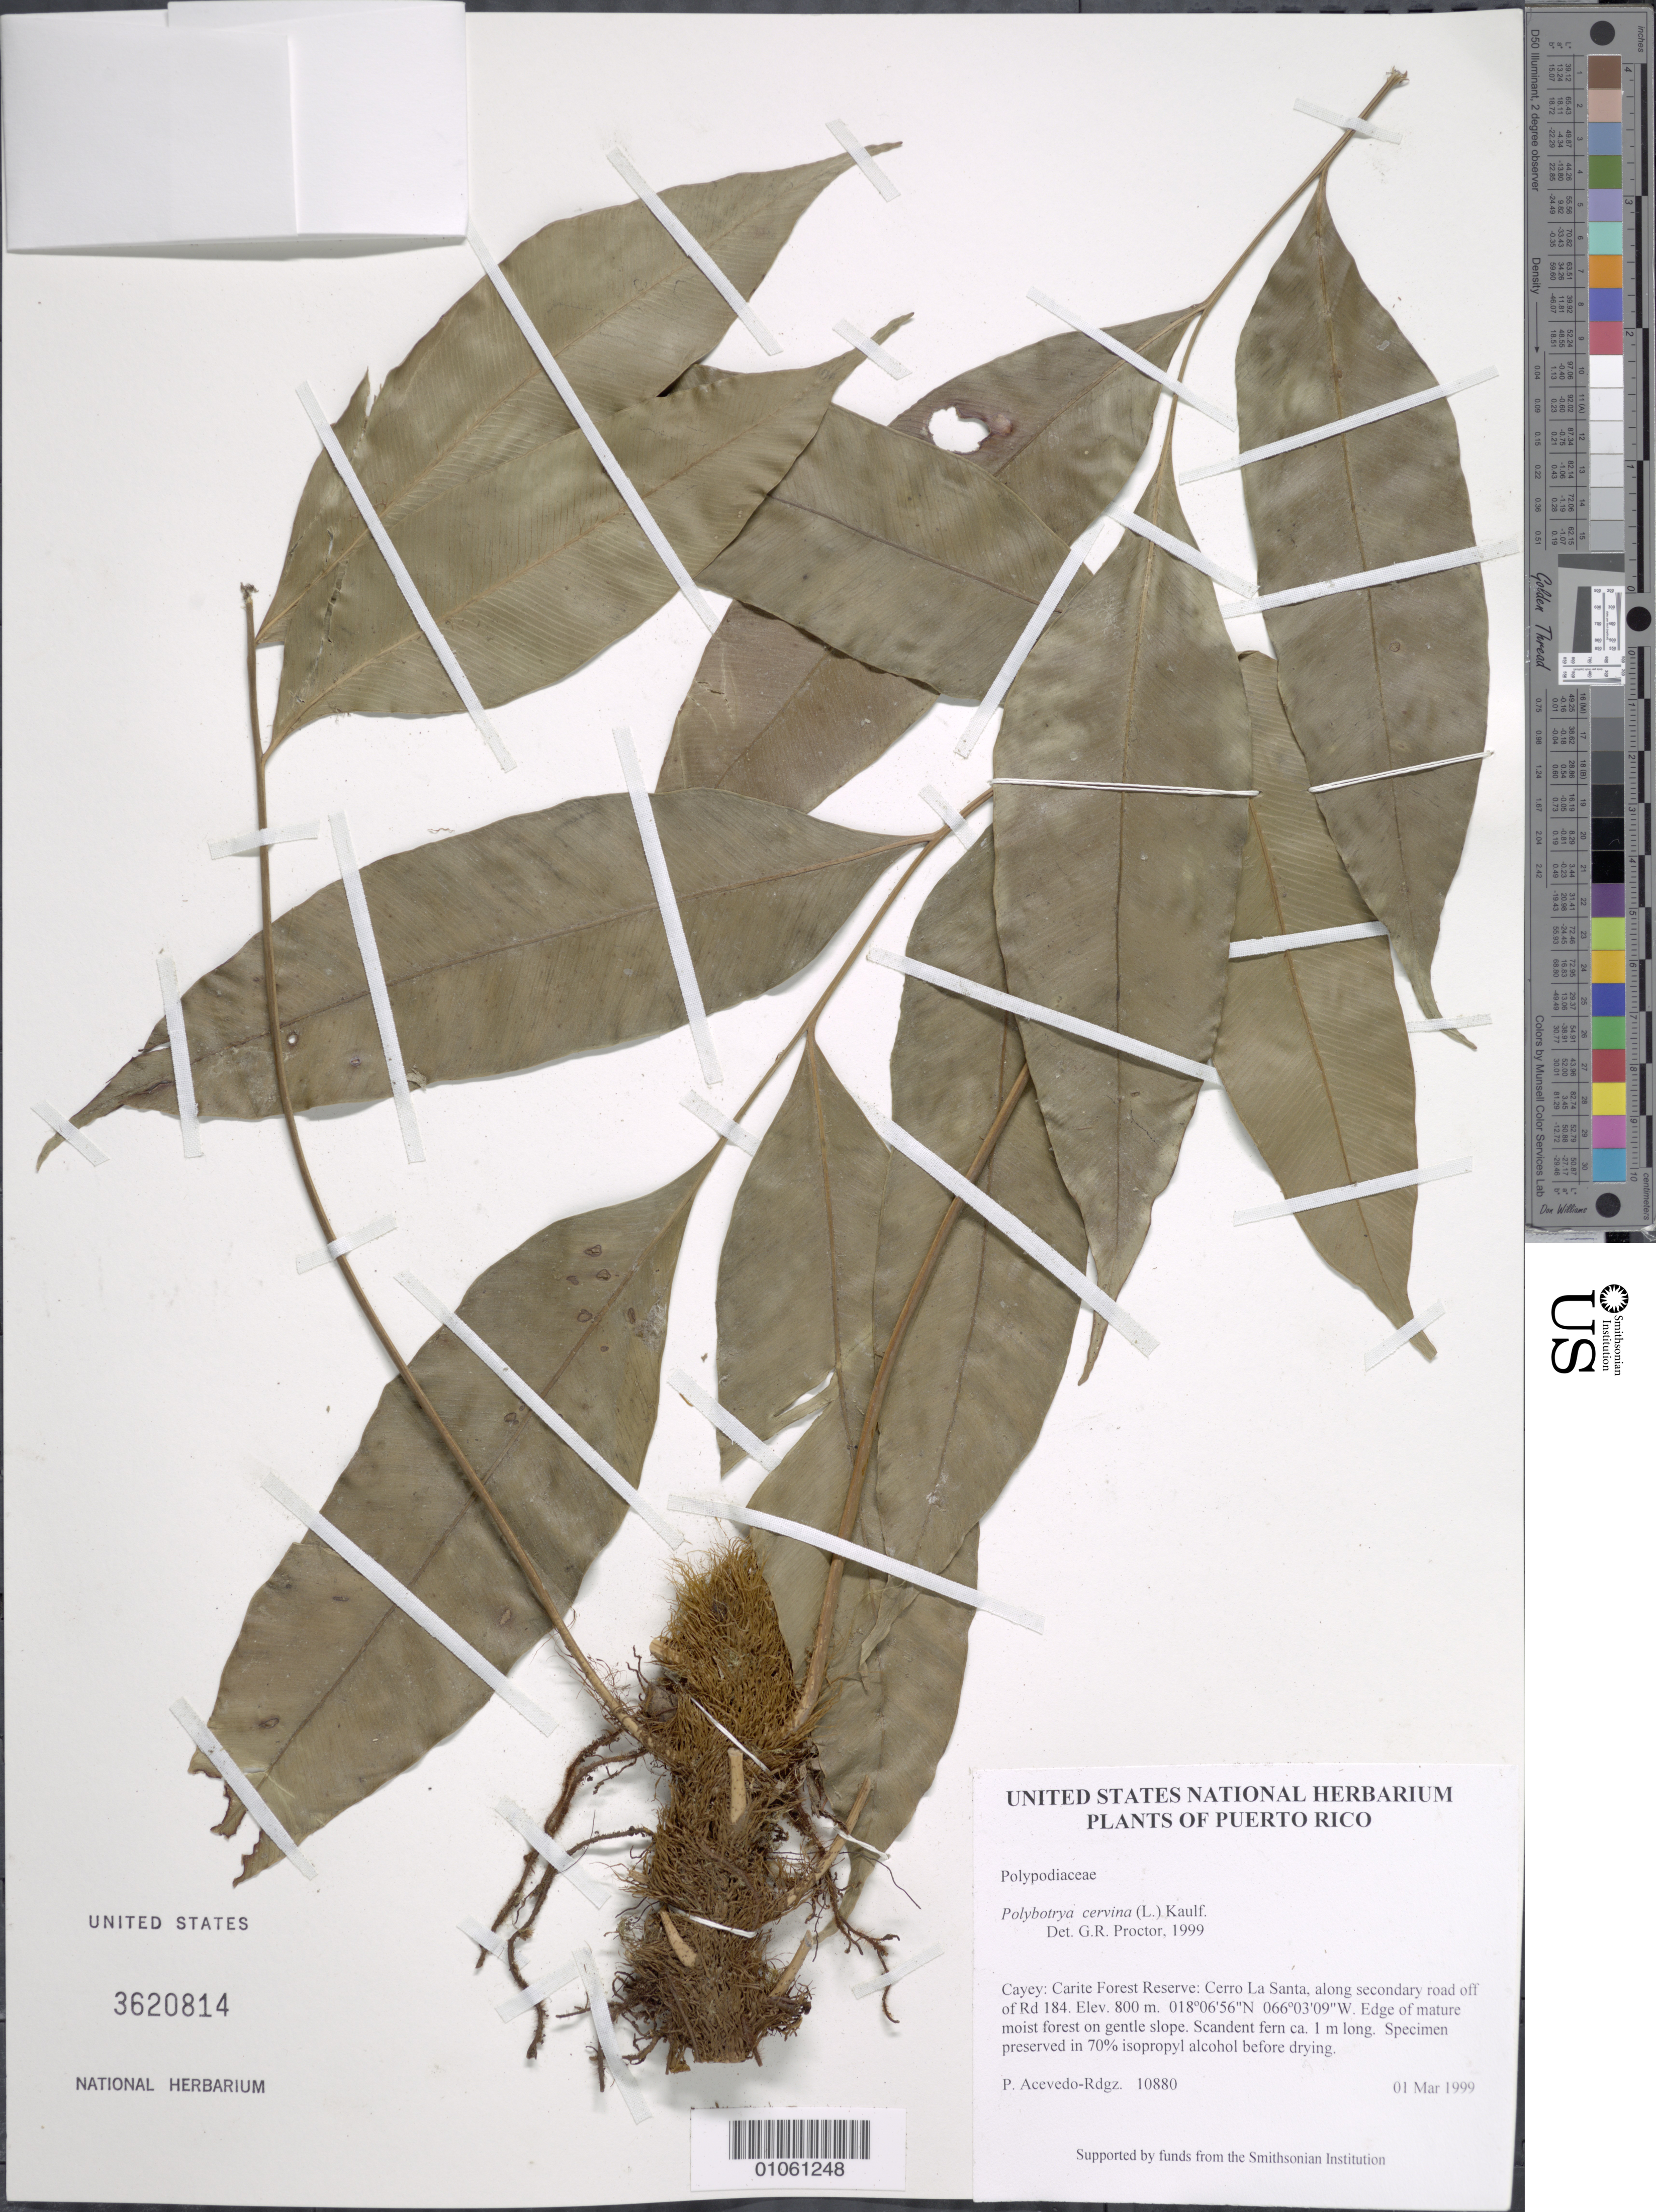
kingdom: Plantae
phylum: Tracheophyta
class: Polypodiopsida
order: Polypodiales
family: Dryopteridaceae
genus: Olfersia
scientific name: Olfersia cervina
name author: (L.) Kunze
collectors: P. Acevedo-Rodr.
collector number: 10880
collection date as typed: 01 Mar 1999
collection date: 1999-03-01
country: Puerto Rico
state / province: San Lorenzo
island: Puerto Rico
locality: Cayey: Carite Forest Reserve: Cerro La Santa, along secondary road off of Rd 184.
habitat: Edge of mature moist forest on gentle slope.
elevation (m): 800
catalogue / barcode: US 3620814